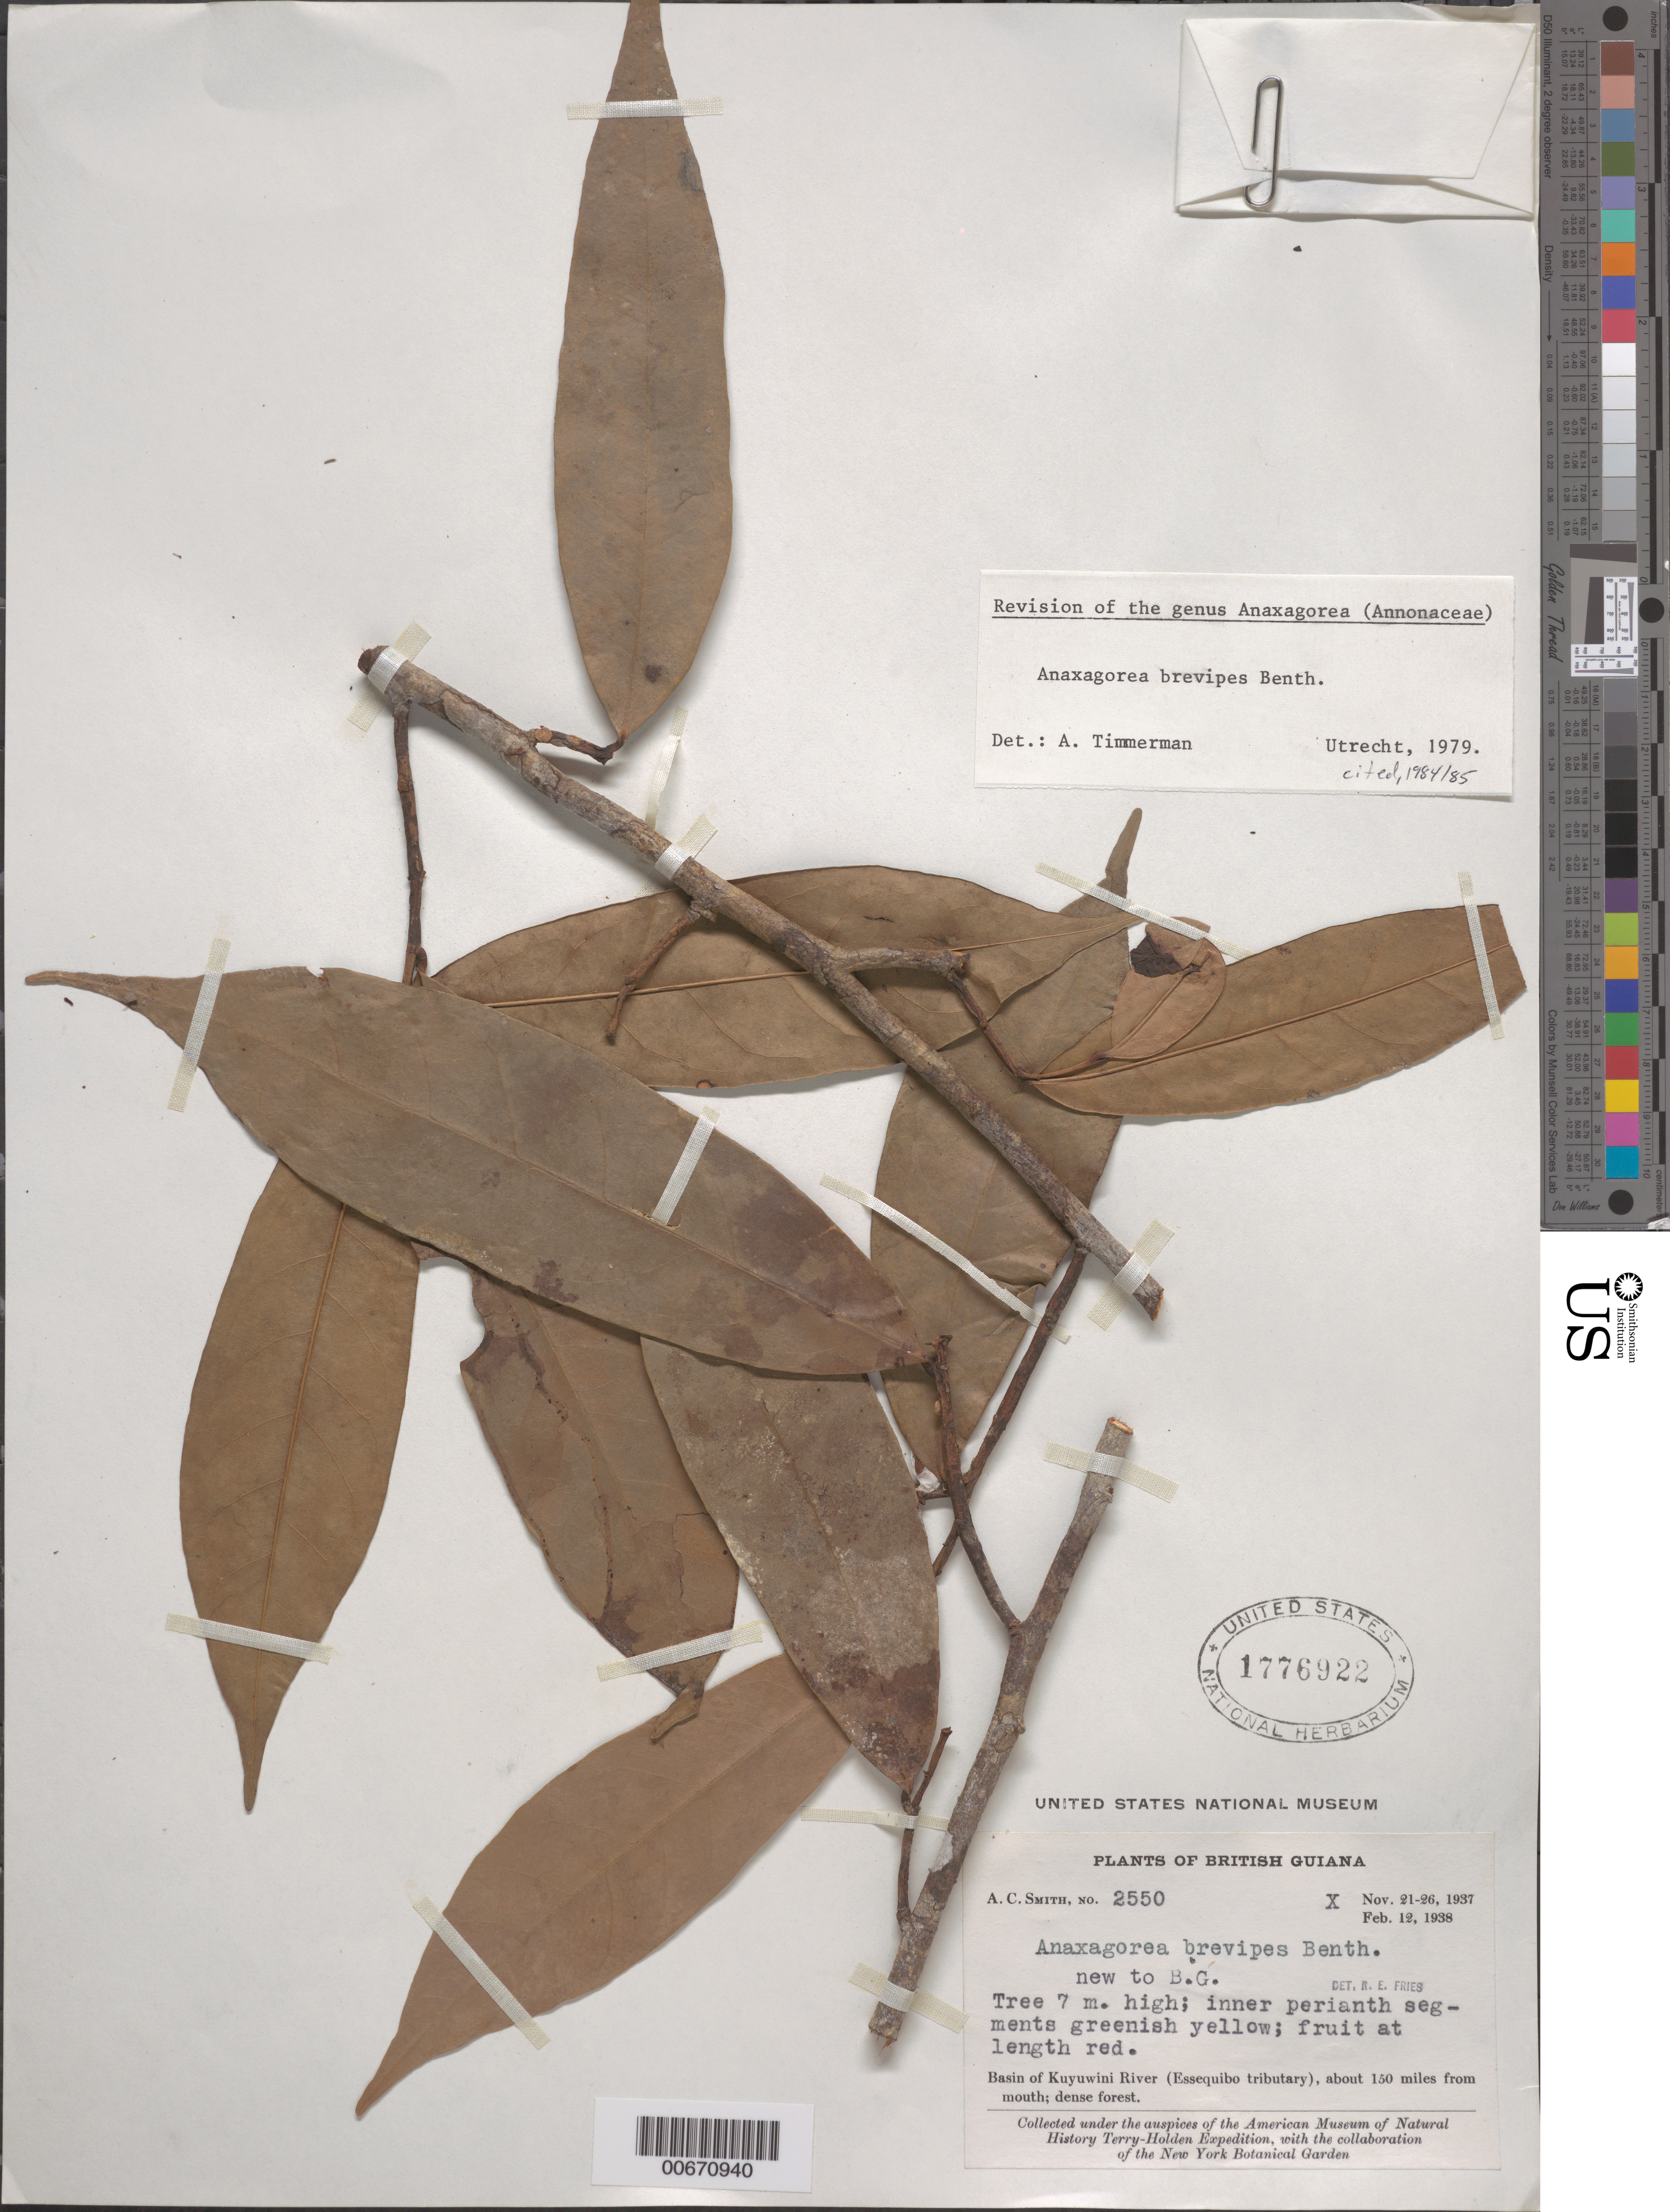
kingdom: Plantae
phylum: Tracheophyta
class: Magnoliopsida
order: Magnoliales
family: Annonaceae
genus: Anaxagorea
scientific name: Anaxagorea brevipes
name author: Benth.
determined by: Timmerman, A.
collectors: A. C. Smith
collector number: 2550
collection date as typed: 21-Nov-37 to 26-Nov-37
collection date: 1937-11-21/1937-11-26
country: Guyana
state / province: U. Takutu-U. Essequibo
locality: Kuyuwini River Basin (Essequibo River tributary), about 150 mi. from mouth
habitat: Dense forest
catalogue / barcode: US 1776922